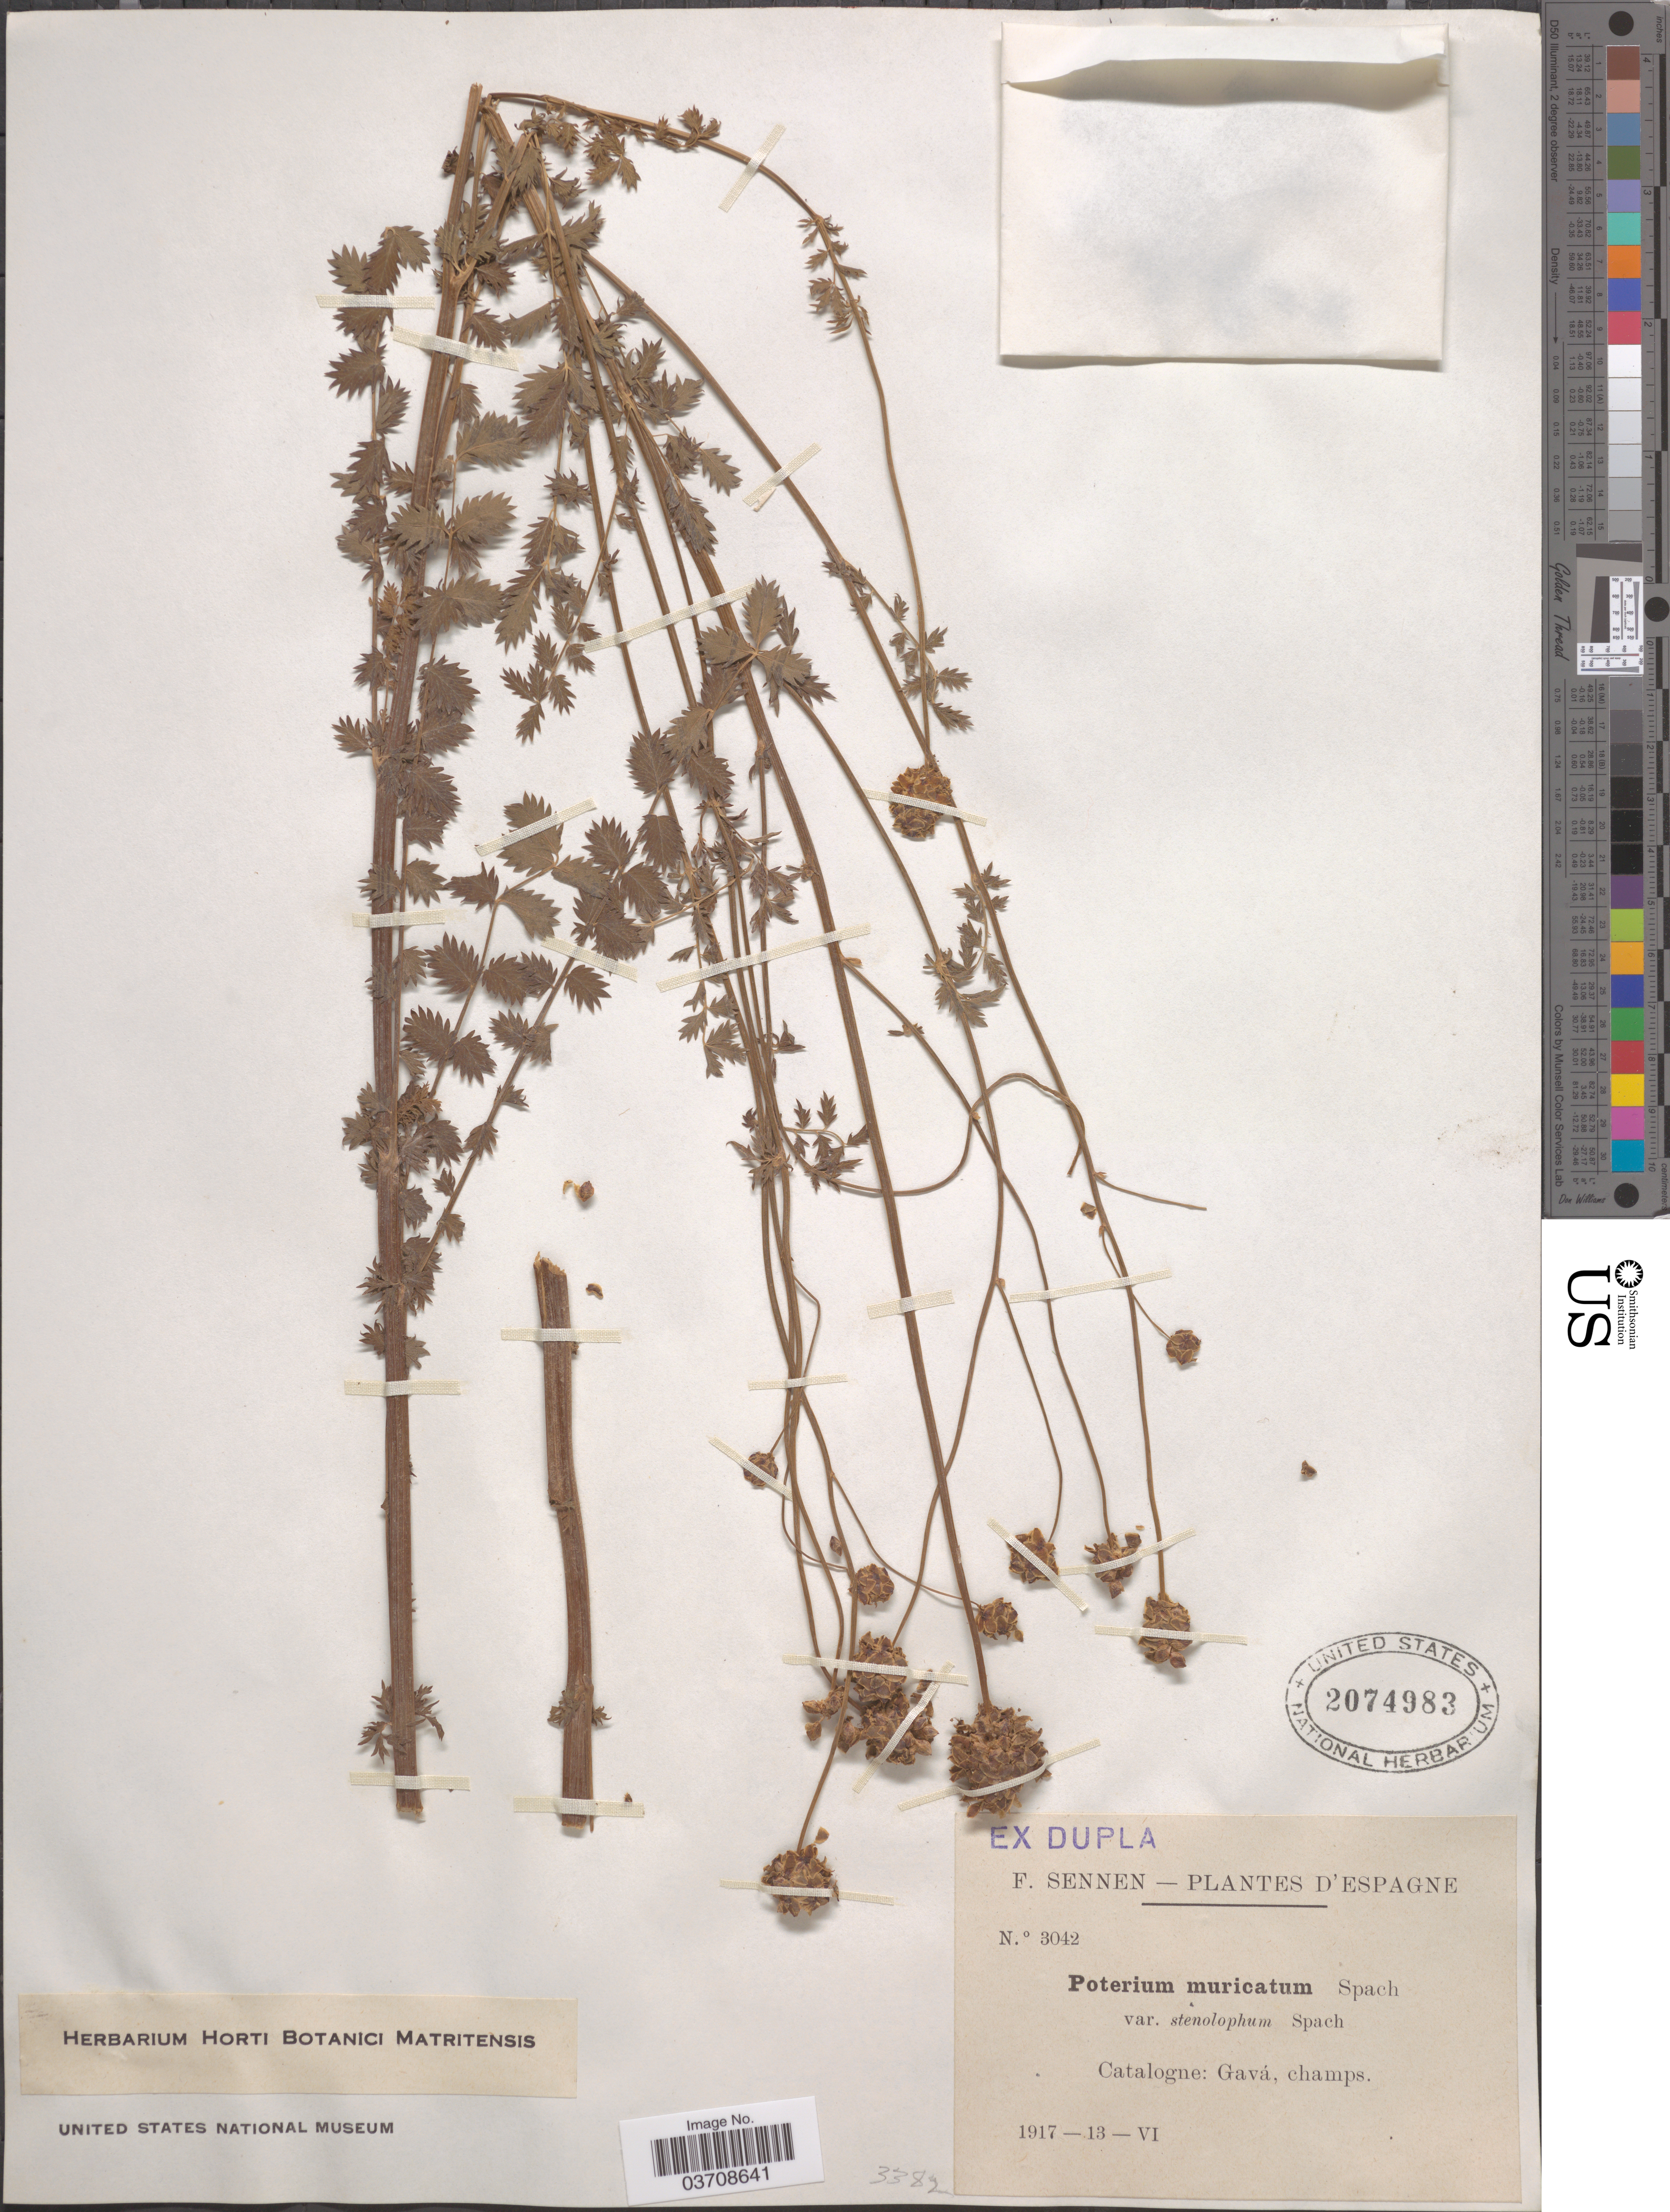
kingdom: Plantae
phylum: Tracheophyta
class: Magnoliopsida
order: Rosales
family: Rosaceae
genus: Sanguisorba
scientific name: Sanguisorba minor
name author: Scop.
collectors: E. Sennen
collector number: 3042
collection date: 1917-06-13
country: Spain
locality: Espagne. Catalogne: Gavá, champs.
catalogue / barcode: US 2074983